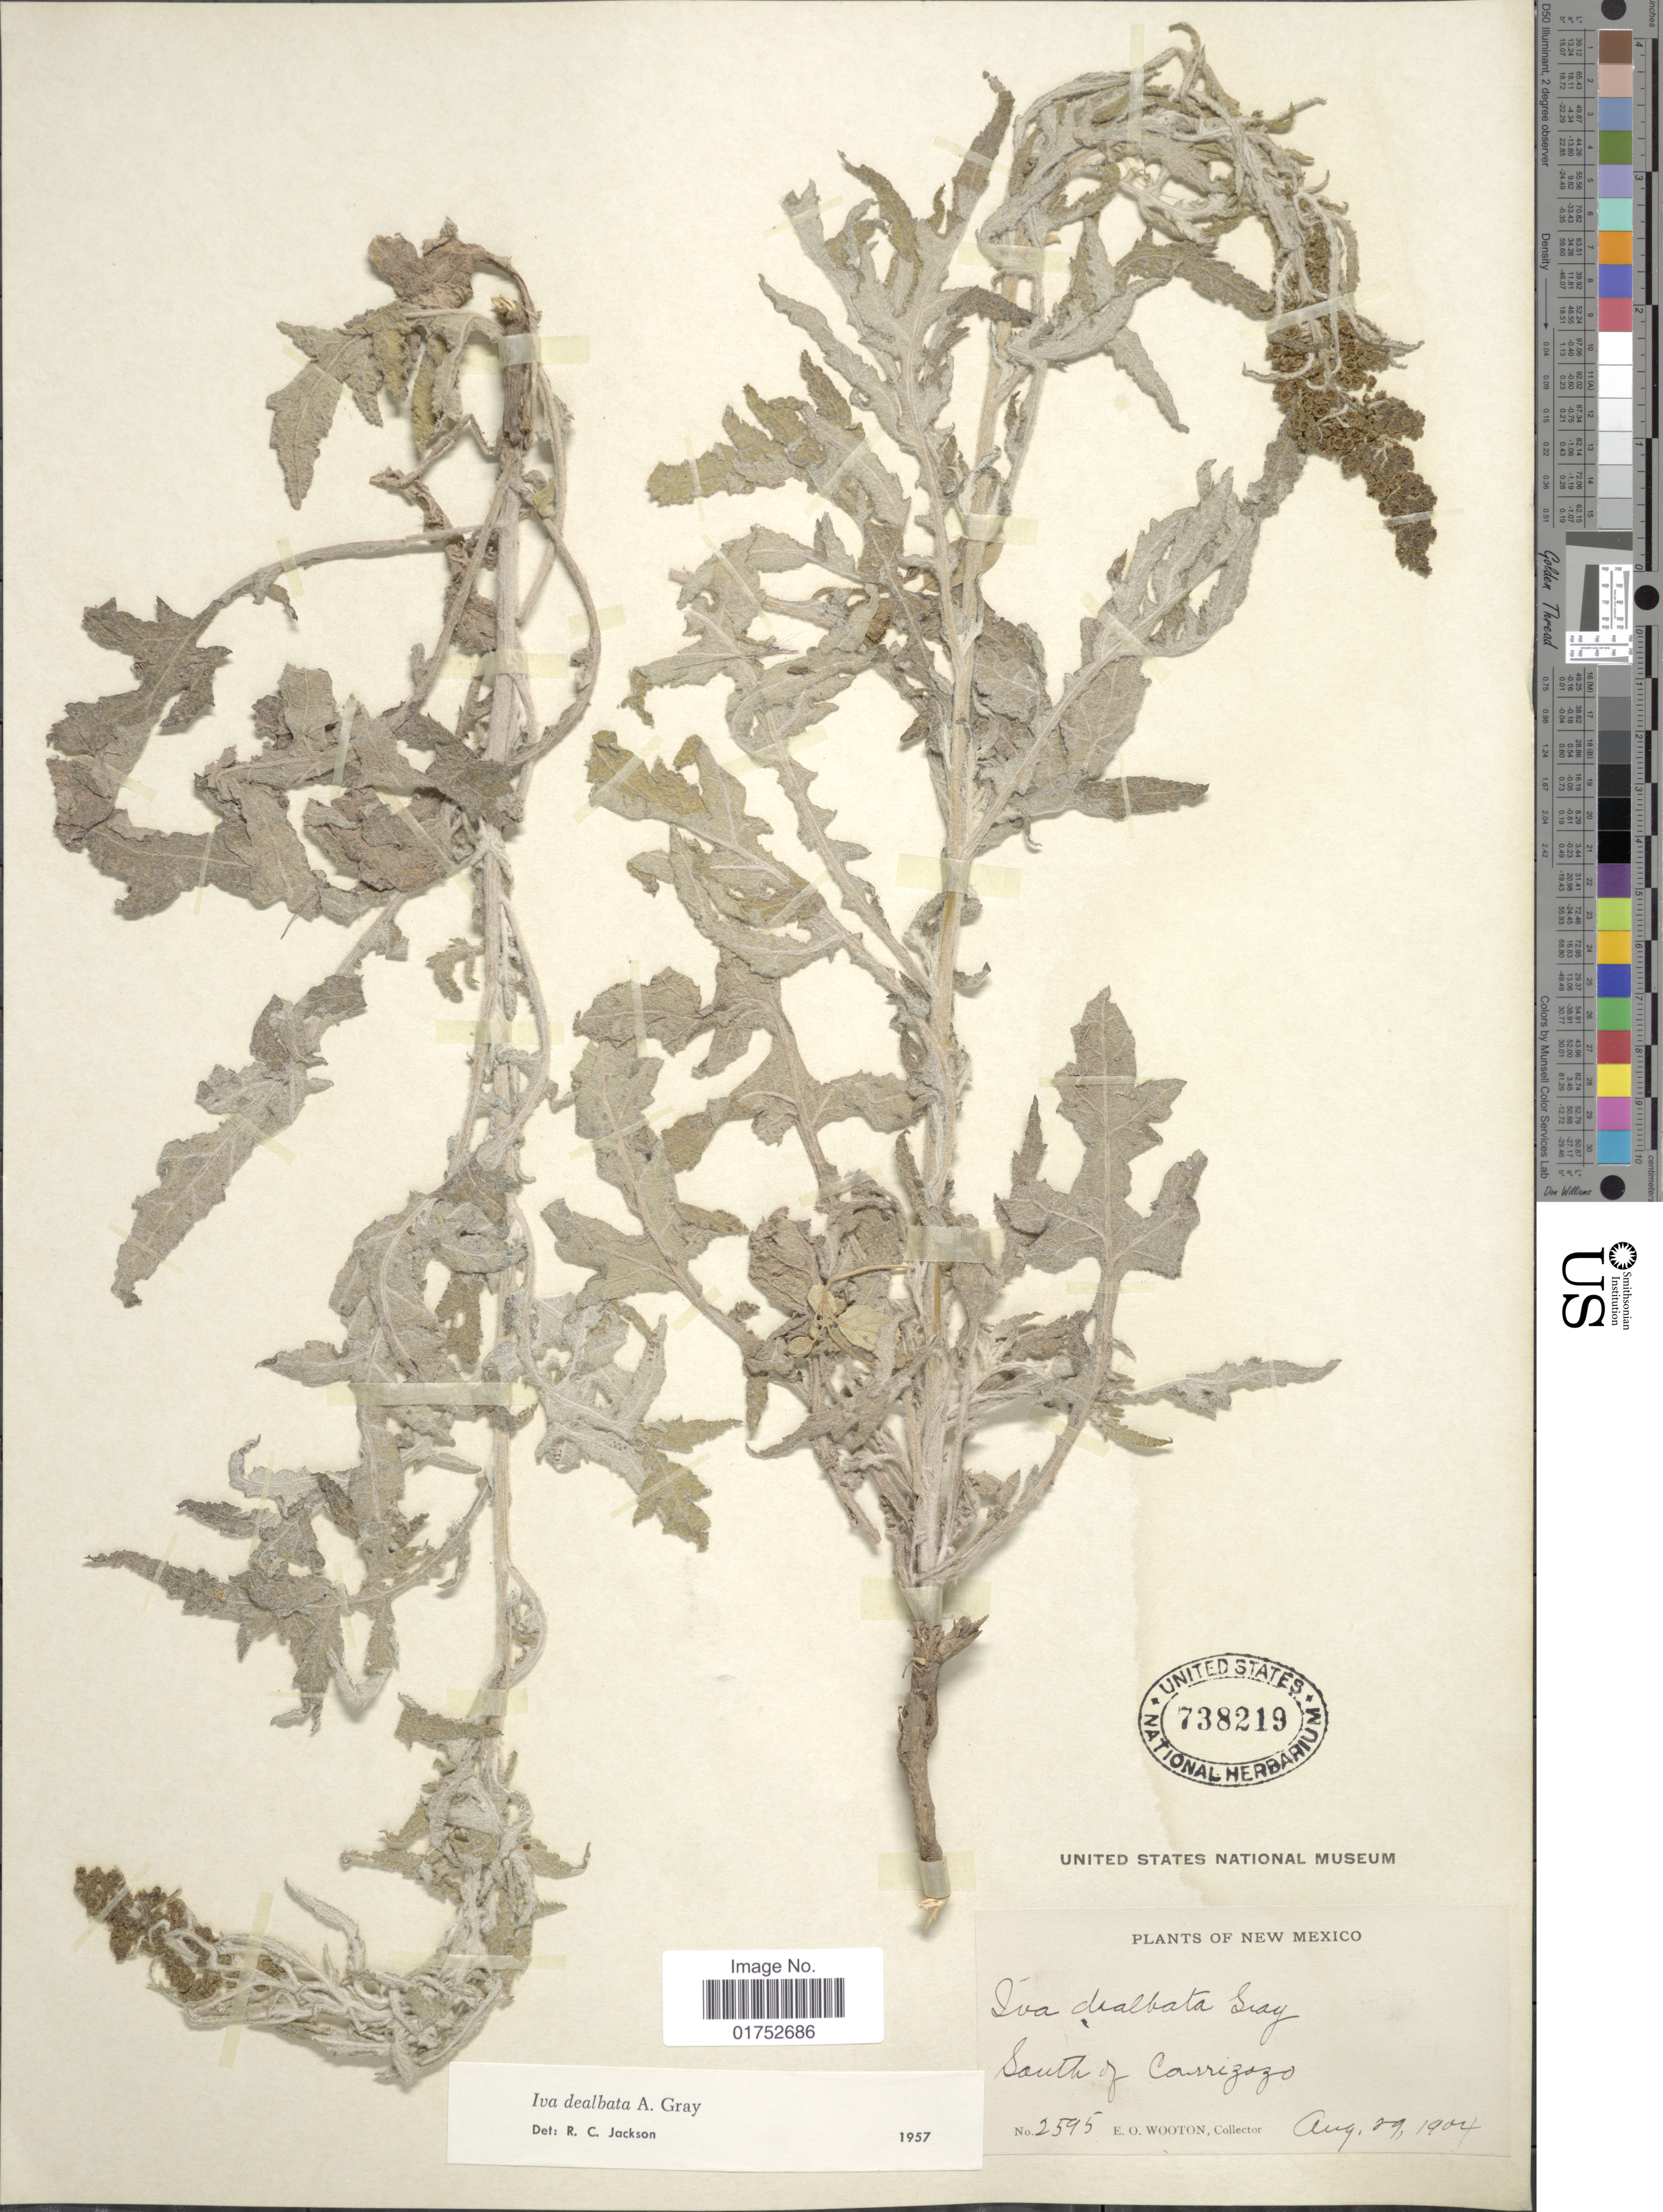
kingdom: Plantae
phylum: Tracheophyta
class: Magnoliopsida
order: Asterales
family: Asteraceae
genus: Iva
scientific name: Iva dealbata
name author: A. Gray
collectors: E. O. Wooton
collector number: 2595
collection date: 1904-08-29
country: United States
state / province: New Mexico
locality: South of Carrizozo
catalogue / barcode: US 738219